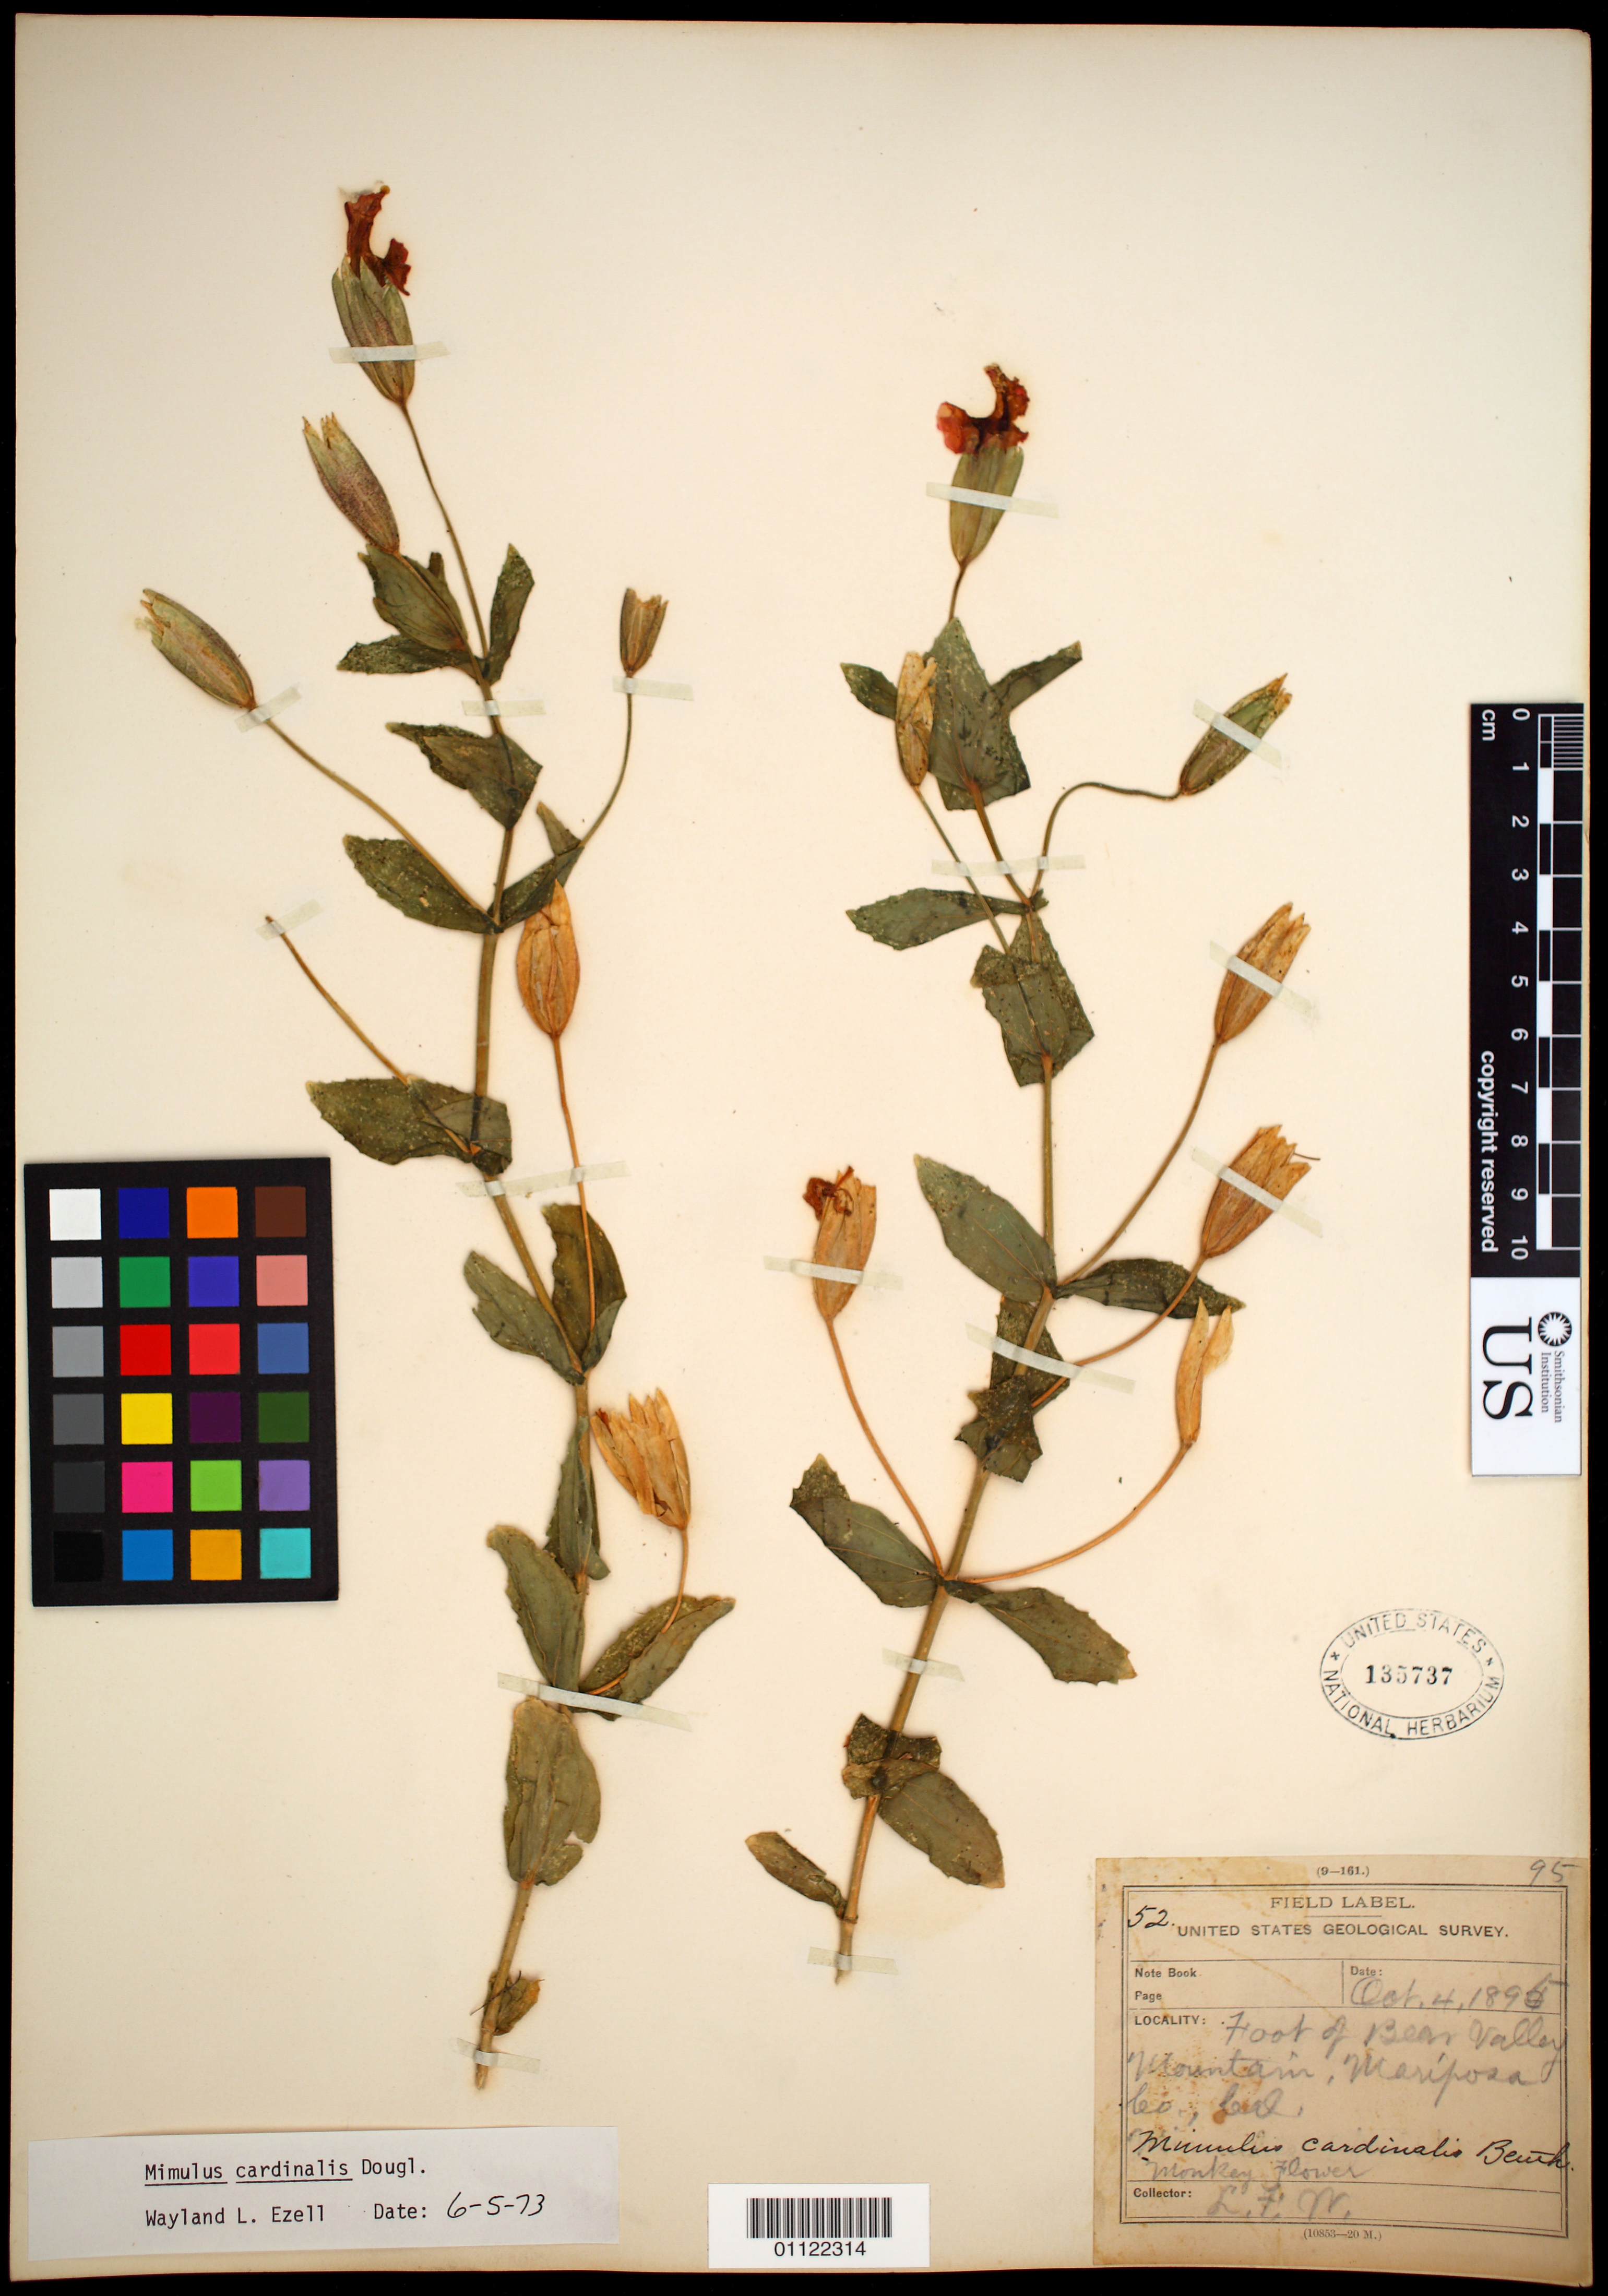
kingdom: Plantae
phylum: Tracheophyta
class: Magnoliopsida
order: Lamiales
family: Phrymaceae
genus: Mimulus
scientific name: Mimulus cardinalis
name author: Douglas ex Benth.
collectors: L. F. Ward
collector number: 52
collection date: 1895-10-04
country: United States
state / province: California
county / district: Mariposa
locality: Foot of Bear Valley Mountain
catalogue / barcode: US 135737